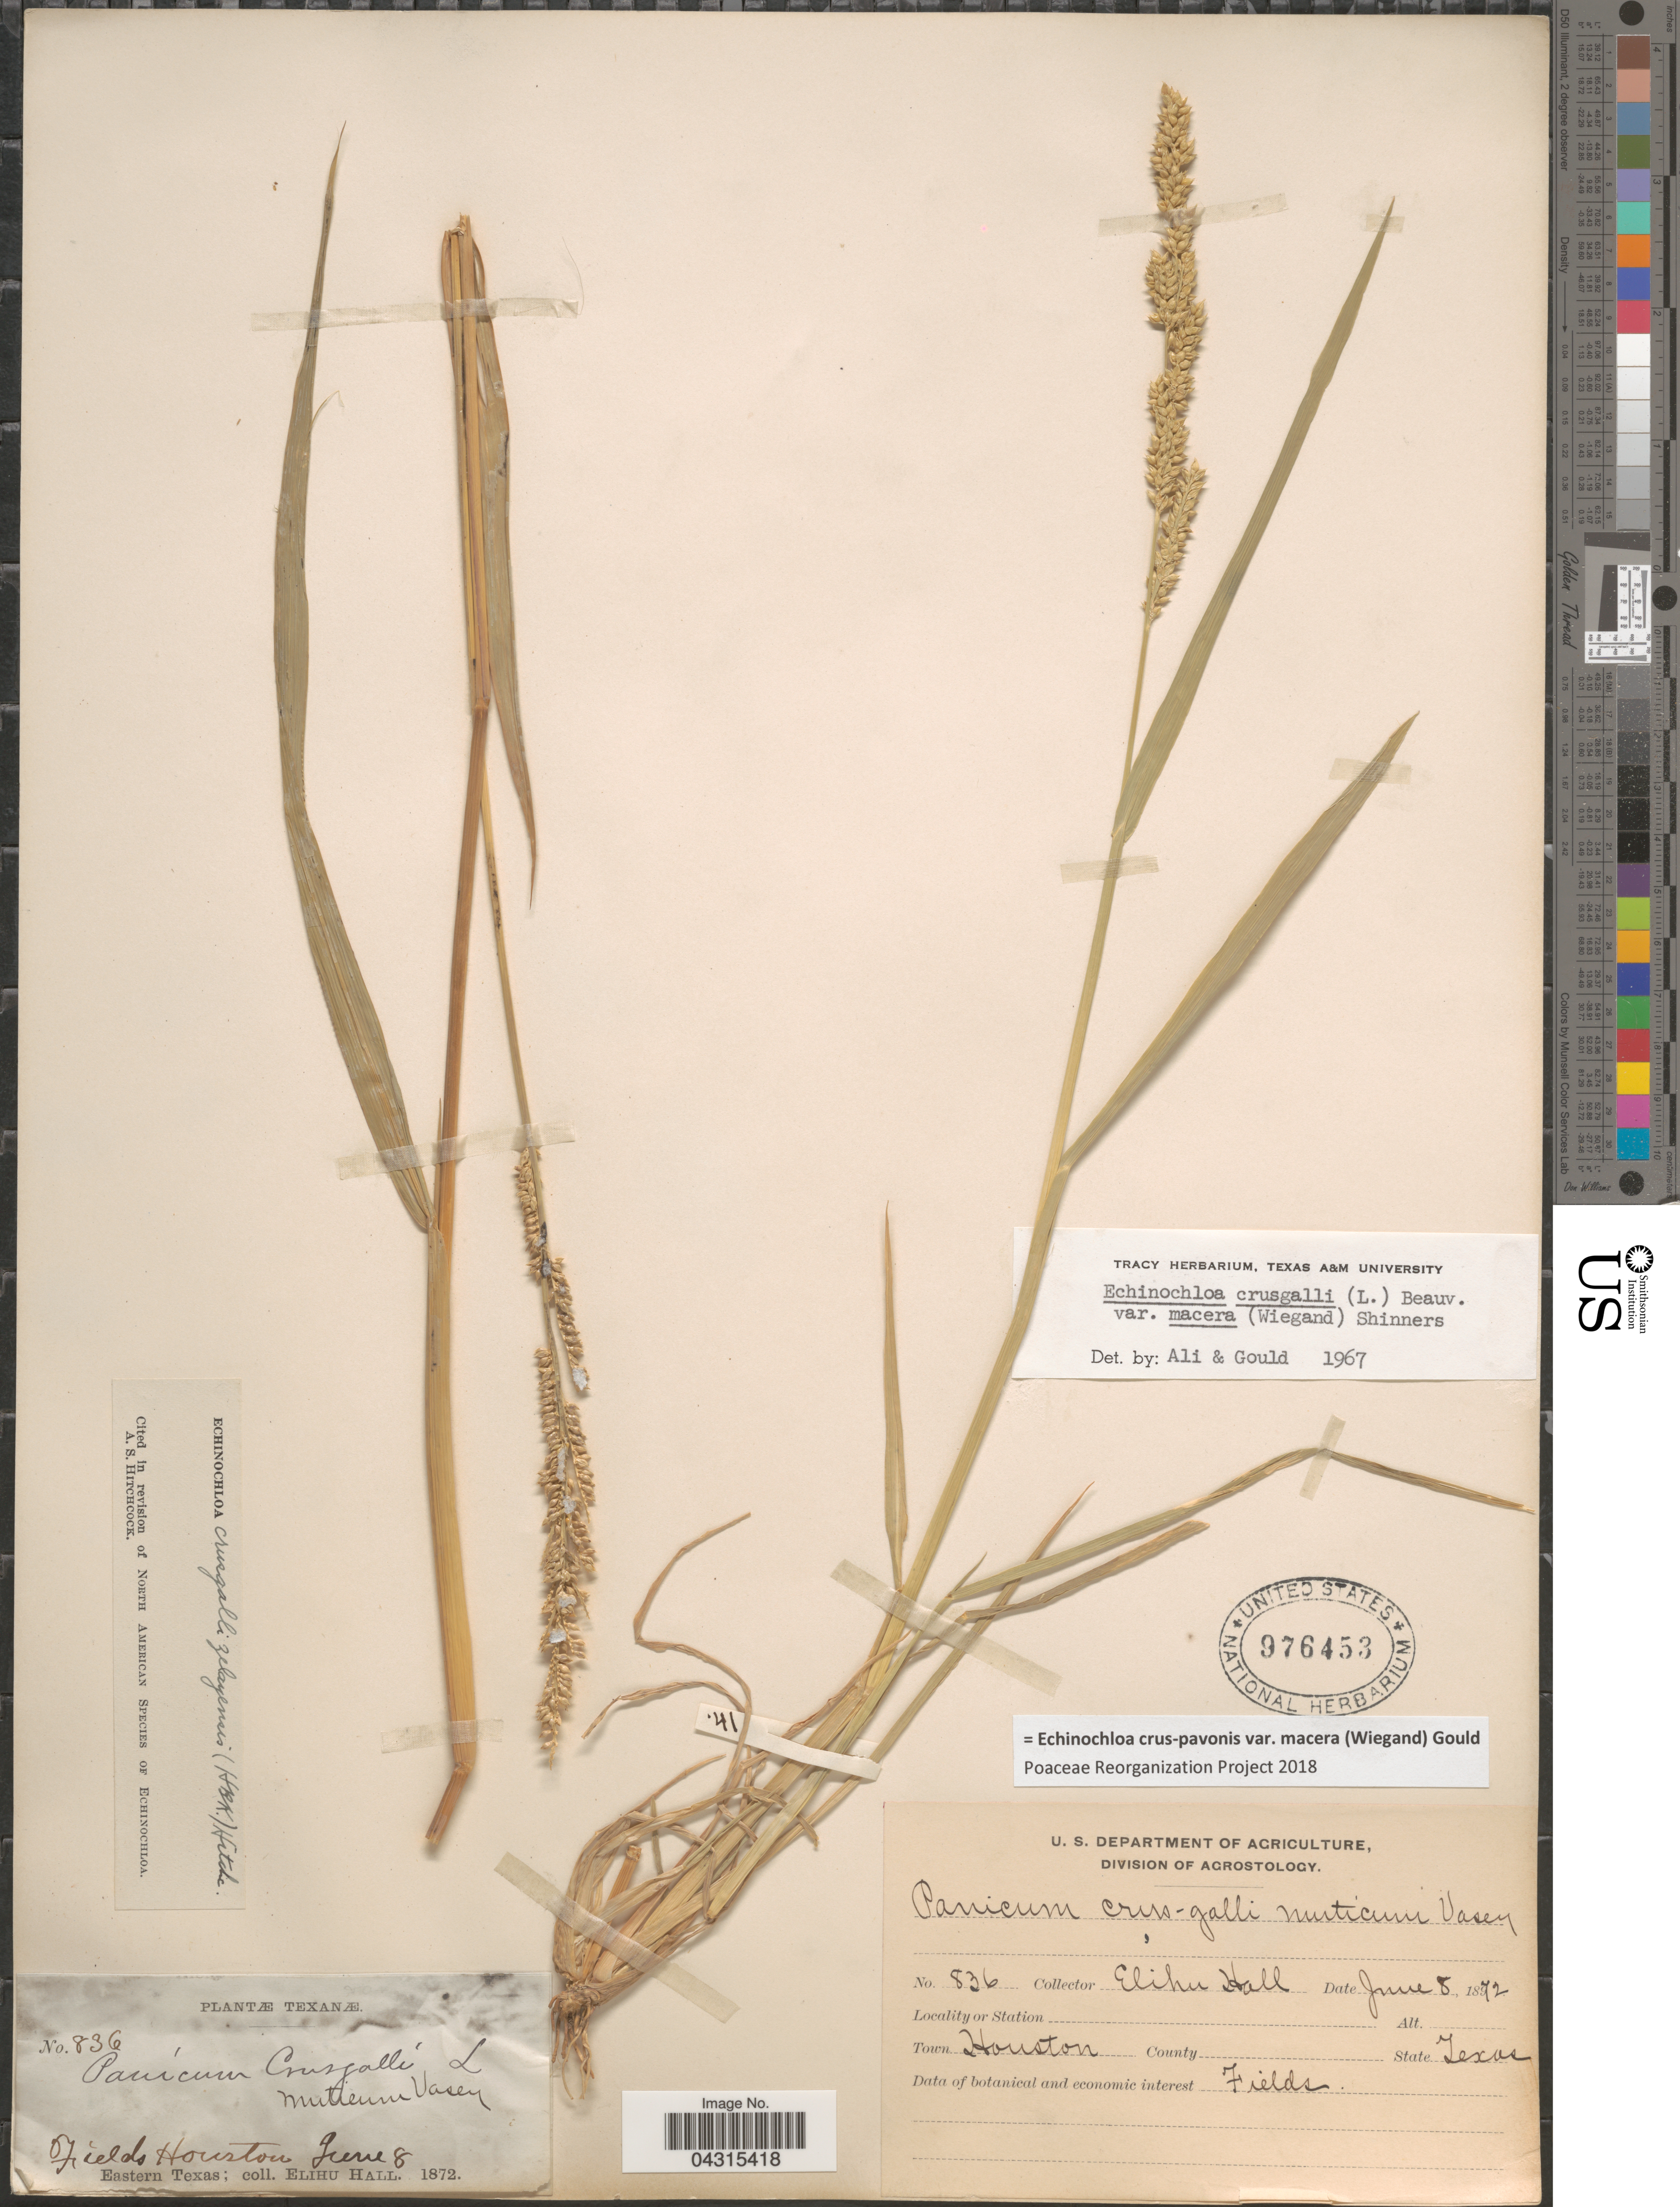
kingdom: Plantae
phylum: Tracheophyta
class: Liliopsida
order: Poales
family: Poaceae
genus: Echinochloa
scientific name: Echinochloa crus-pavonis var. macera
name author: (Wiegand) Gould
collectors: E. Hall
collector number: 836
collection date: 1872-06-08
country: United States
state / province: Texas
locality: Town Houston.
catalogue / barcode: US 976453